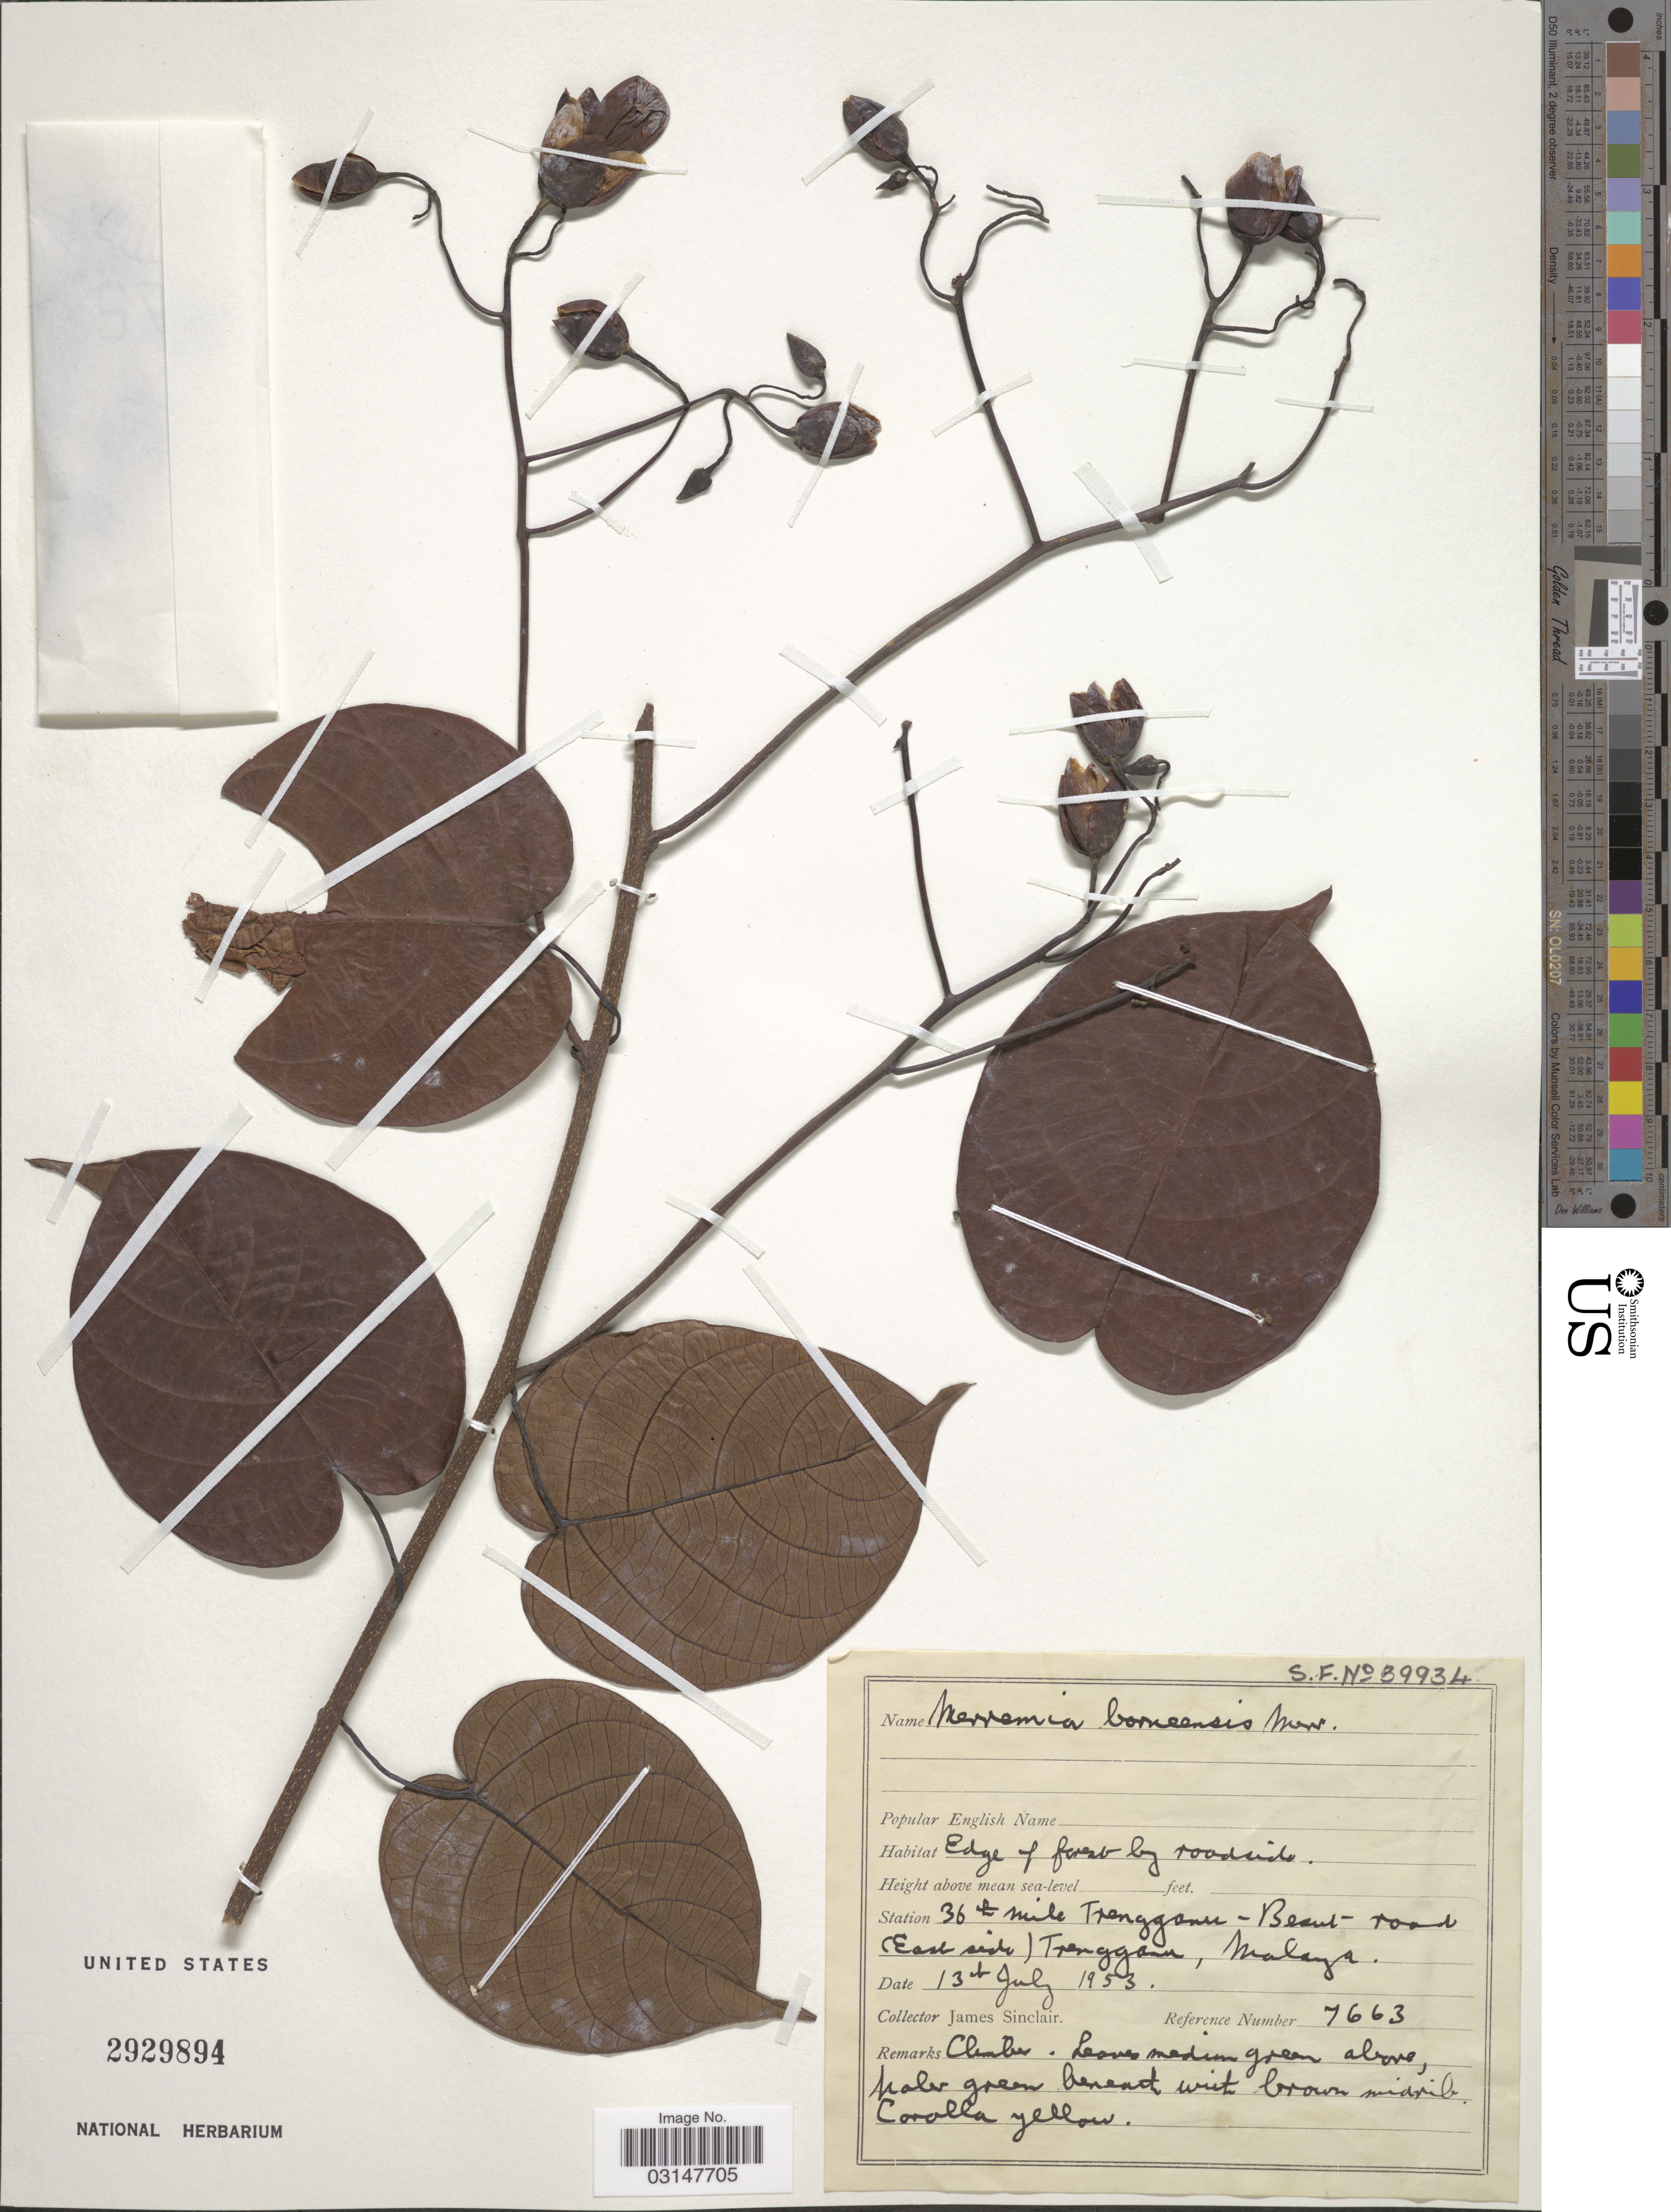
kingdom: Plantae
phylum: Tracheophyta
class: Magnoliopsida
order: Solanales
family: Convolvulaceae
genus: Decalobanthus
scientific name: Decalobanthus borneensis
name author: (Merr.) A. R. Simões & Staples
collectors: J. Sinclair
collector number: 7663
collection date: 1953-07-13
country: Malaysia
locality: Station 36th mile Trengganu-Besut-road. (East side) Trengganu, Malaya.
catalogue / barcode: US 2929894